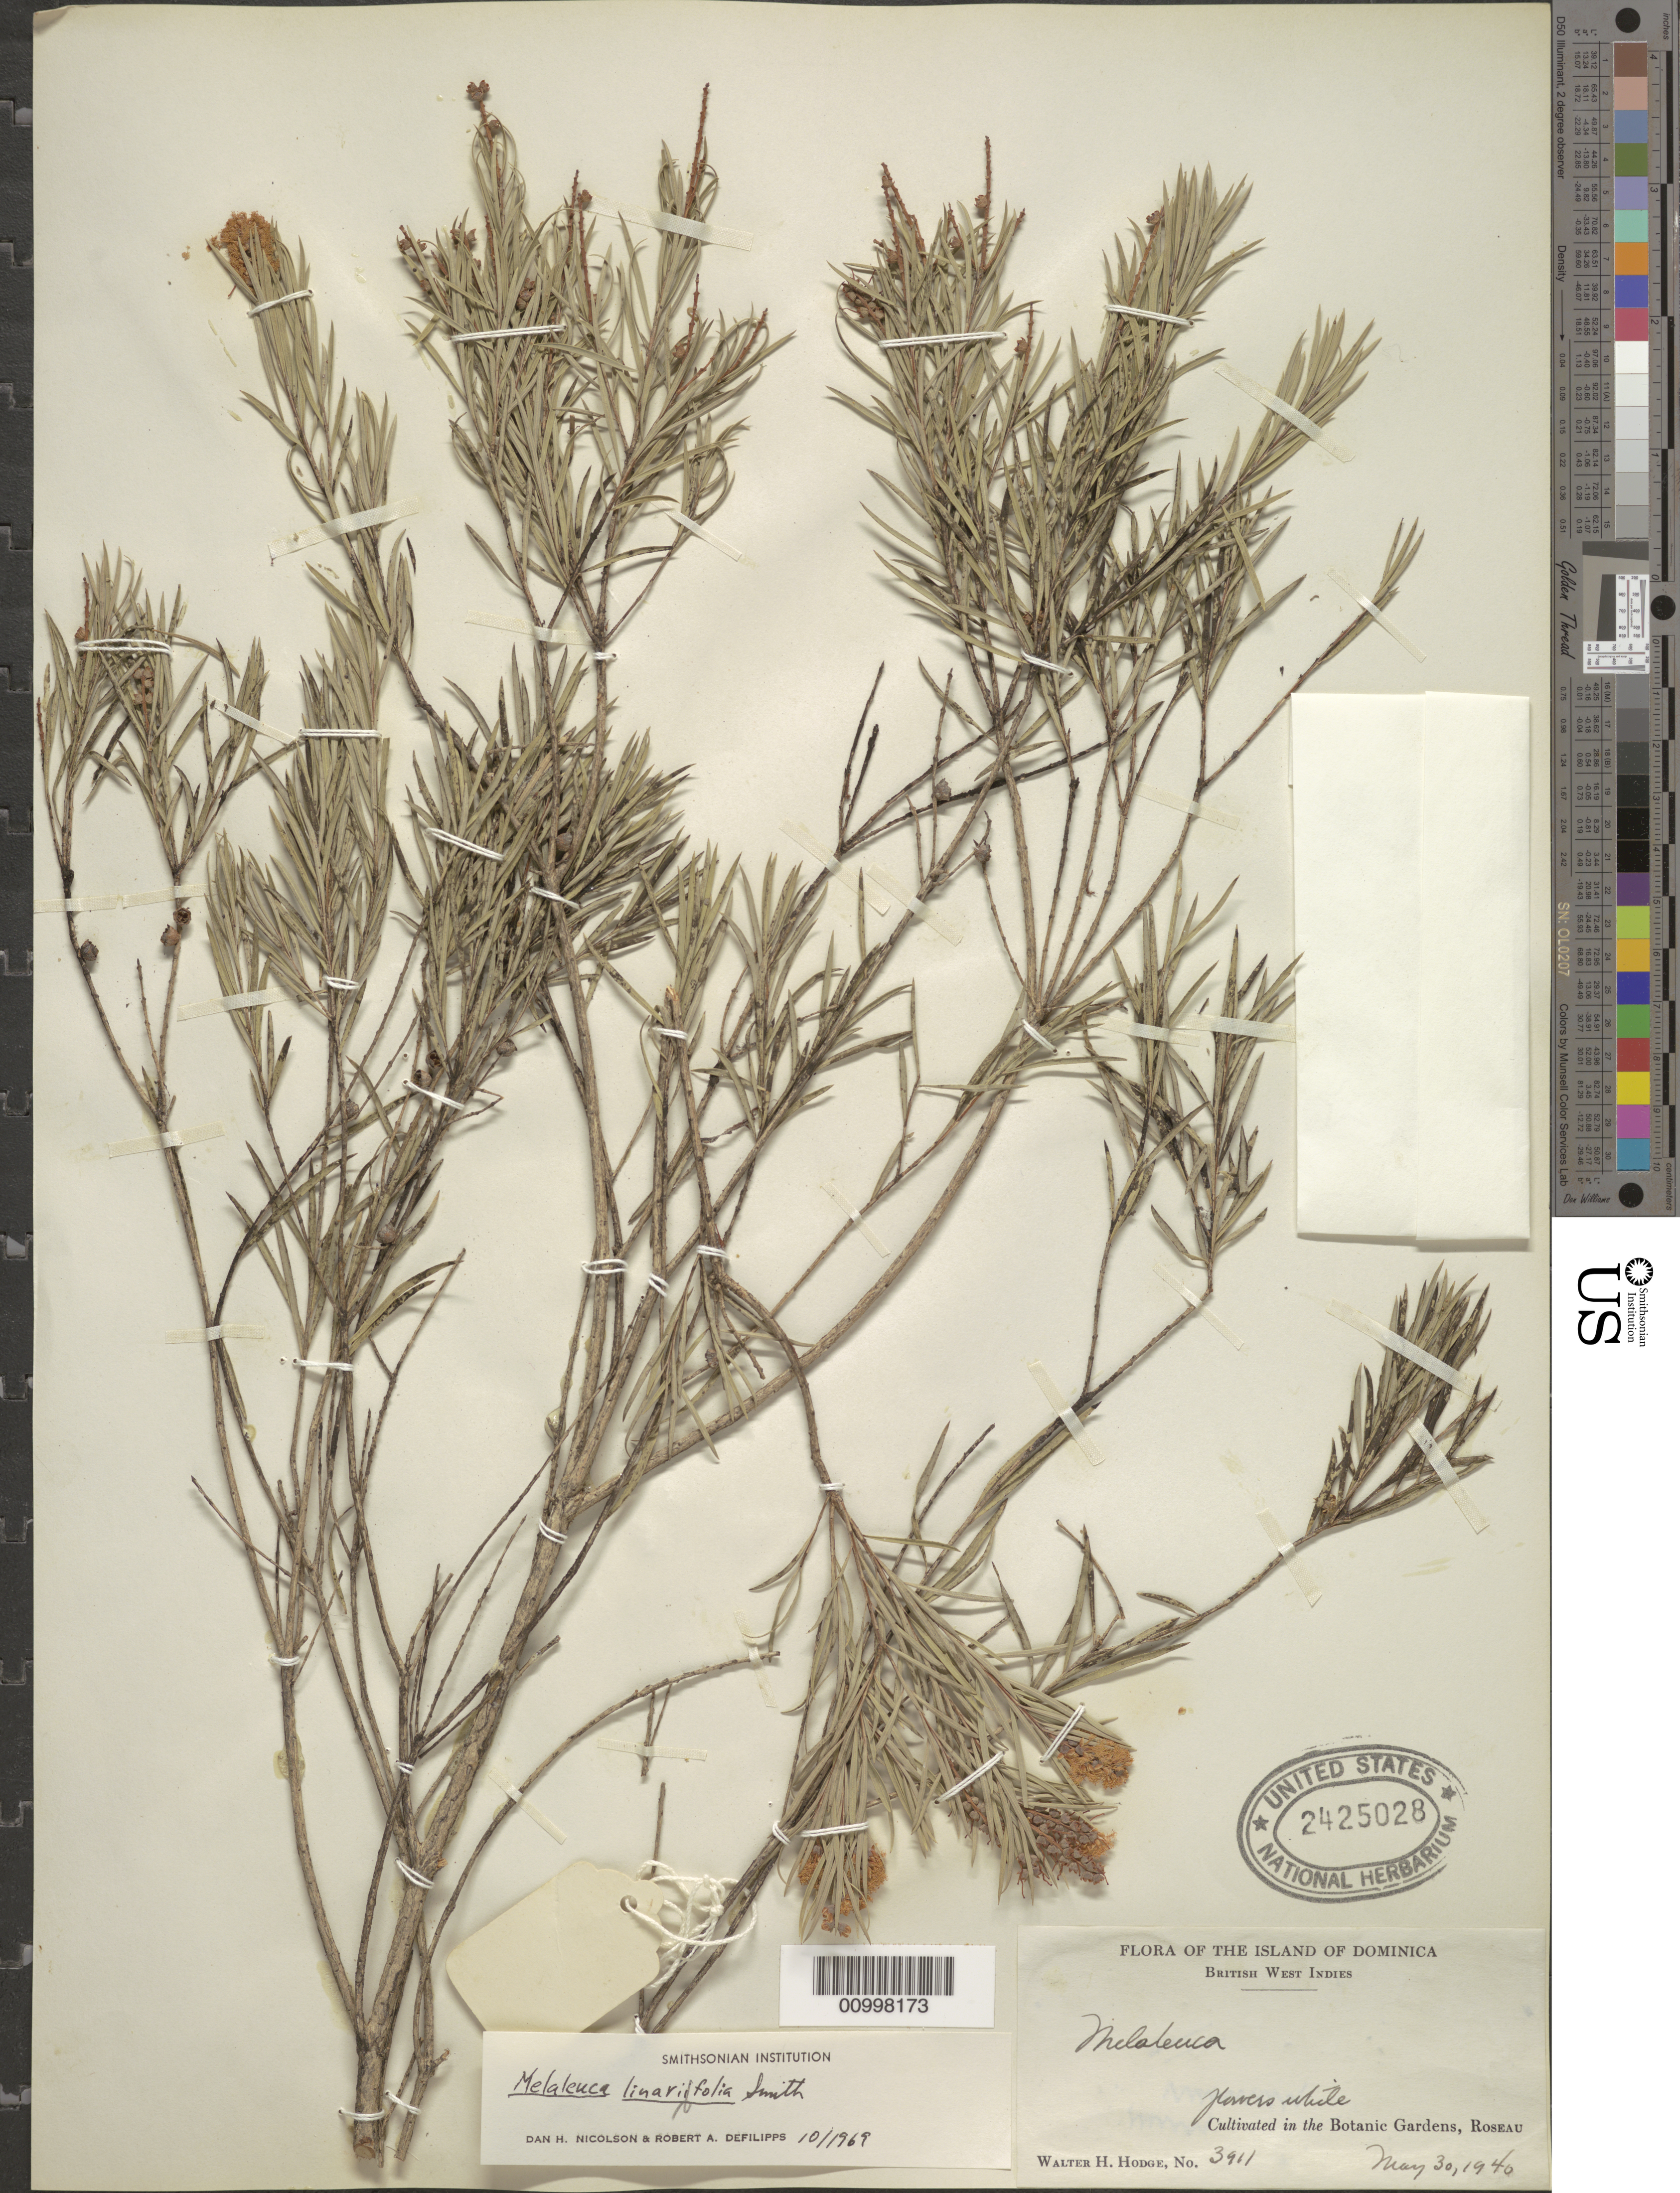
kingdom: Plantae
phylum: Tracheophyta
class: Magnoliopsida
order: Myrtales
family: Myrtaceae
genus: Melaleuca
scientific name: Melaleuca linariifolia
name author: Sm.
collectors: W. Hodge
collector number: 3911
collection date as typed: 30 May 1940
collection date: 1940-05-30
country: Dominica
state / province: St. George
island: Dominica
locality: Botanic Gardens, Roseau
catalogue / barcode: US 2425028